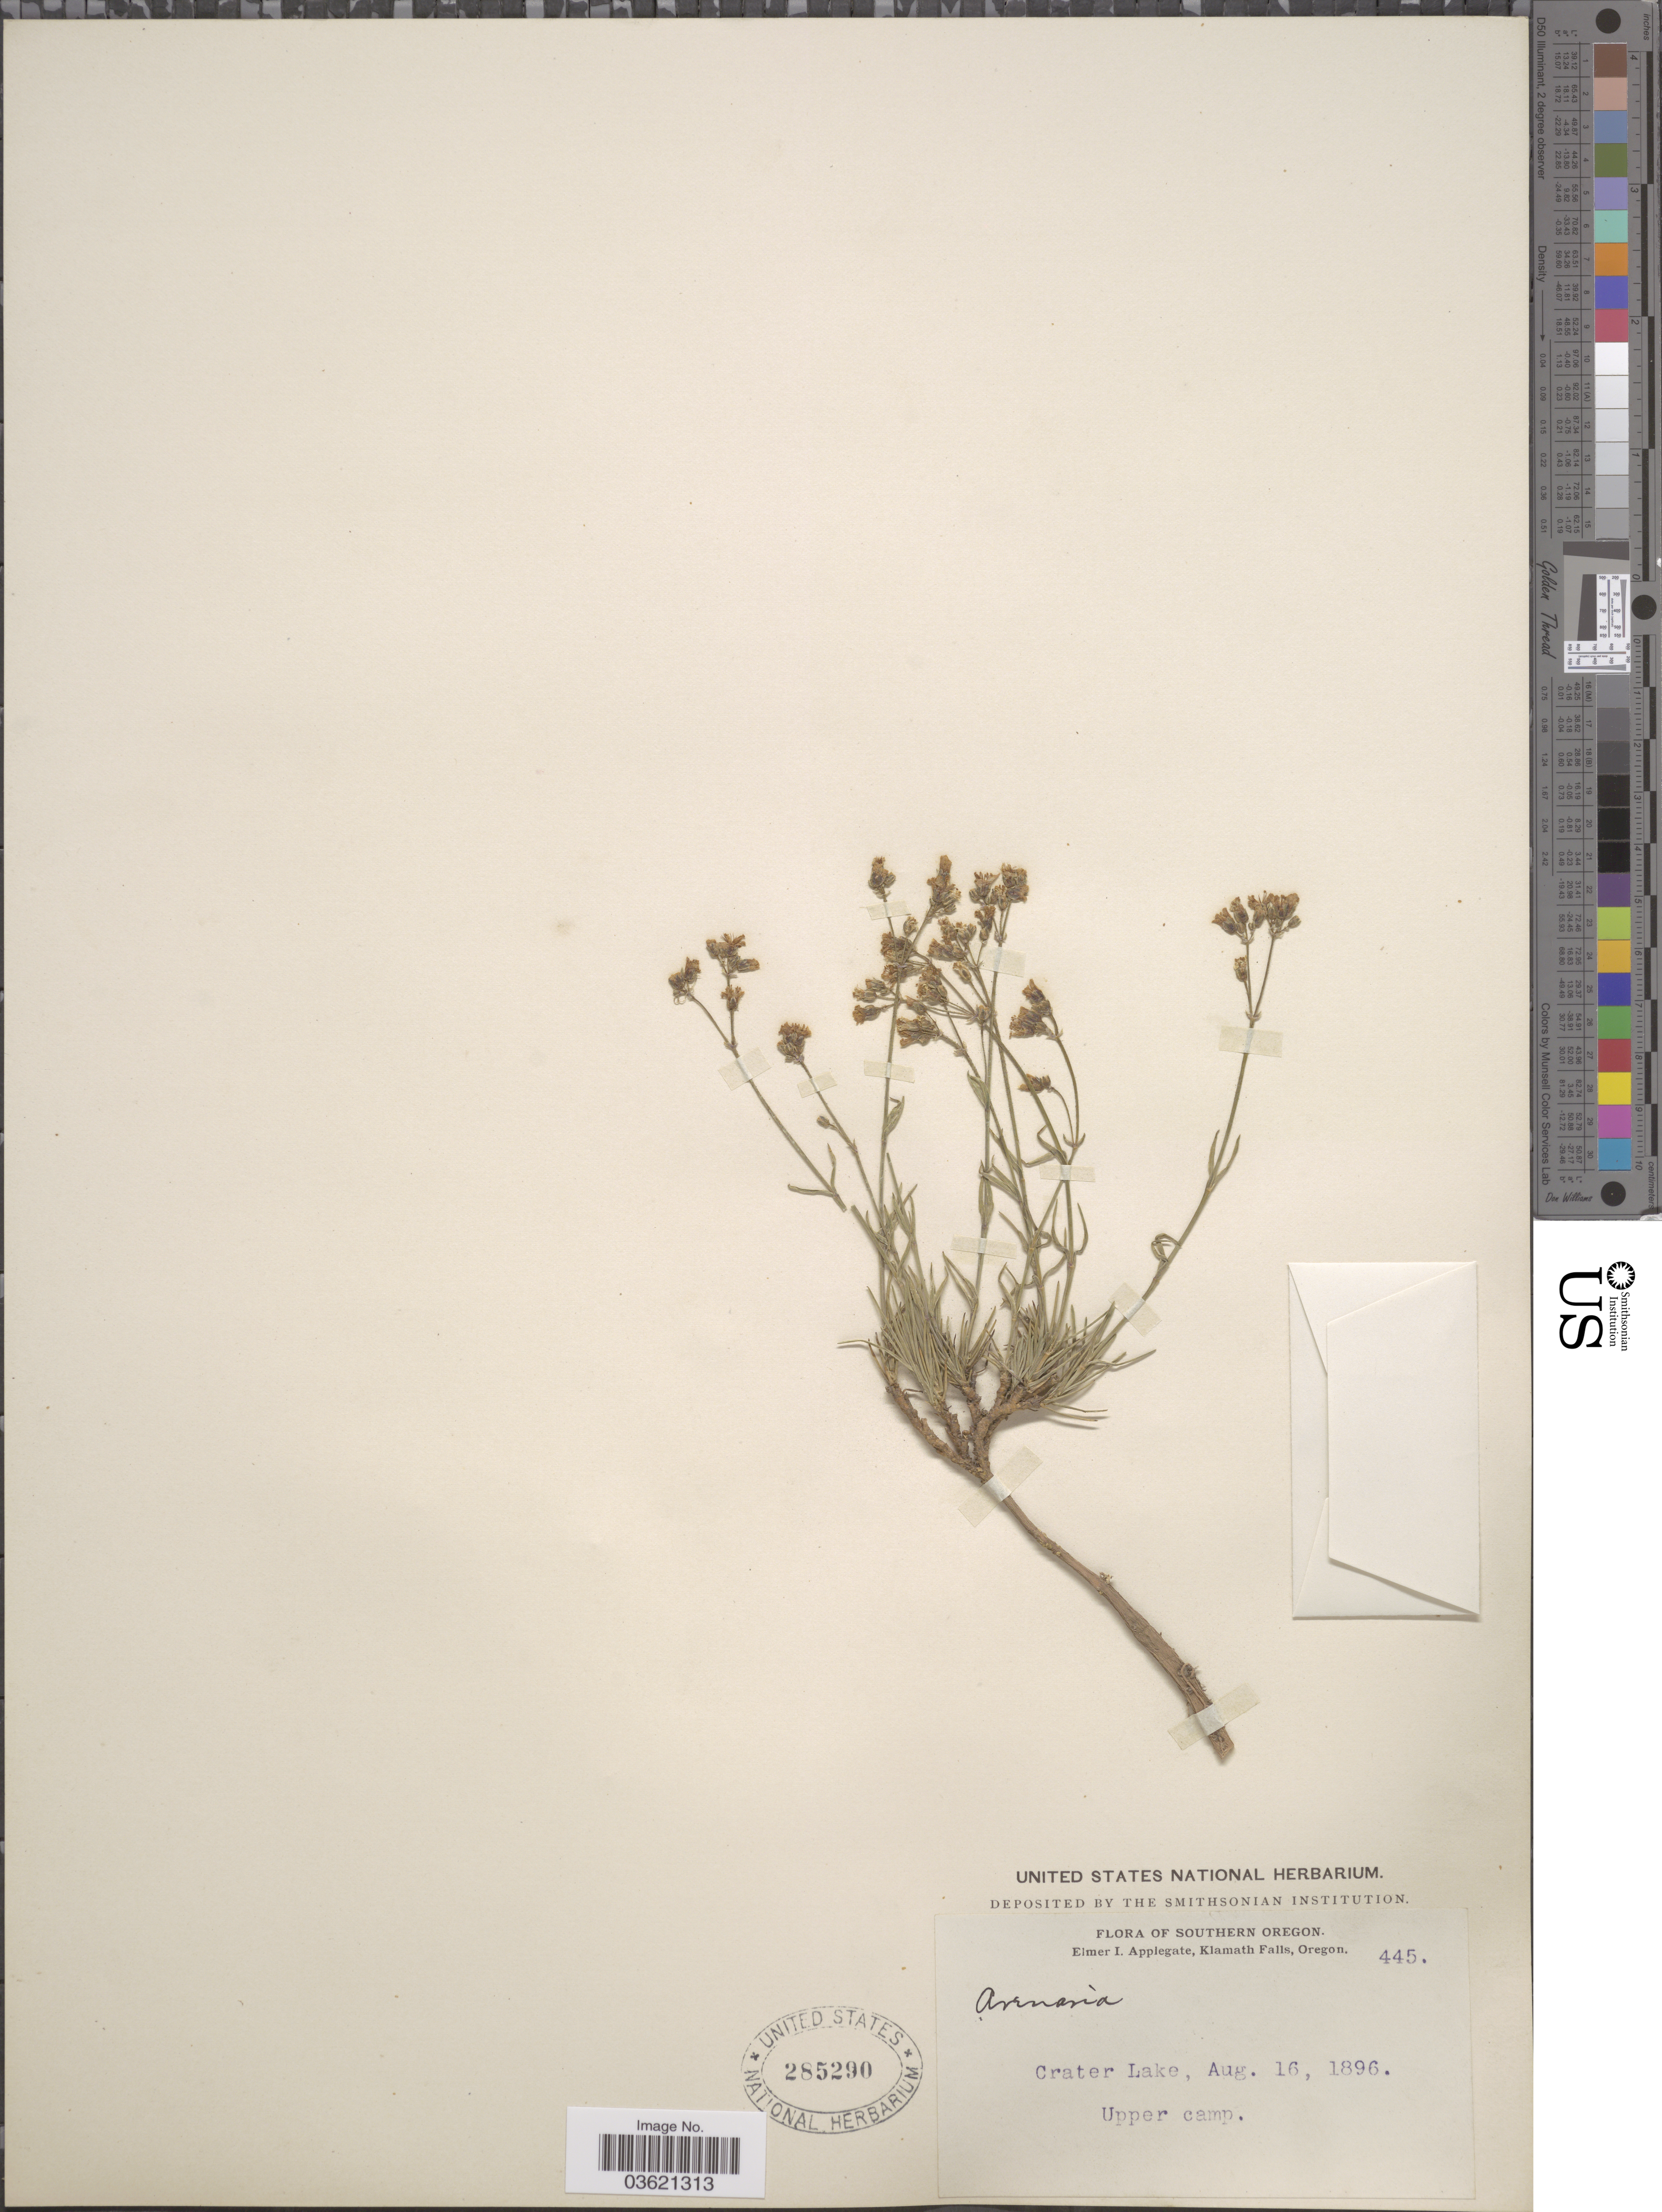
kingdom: Plantae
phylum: Tracheophyta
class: Magnoliopsida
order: Caryophyllales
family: Caryophyllaceae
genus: Arenaria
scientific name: Arenaria sp.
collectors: E. I. Applegate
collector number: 445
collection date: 1896-08-16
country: United States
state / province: Oregon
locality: Southern Oregon. Crater Lake. Upper camp.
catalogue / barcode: US 285290